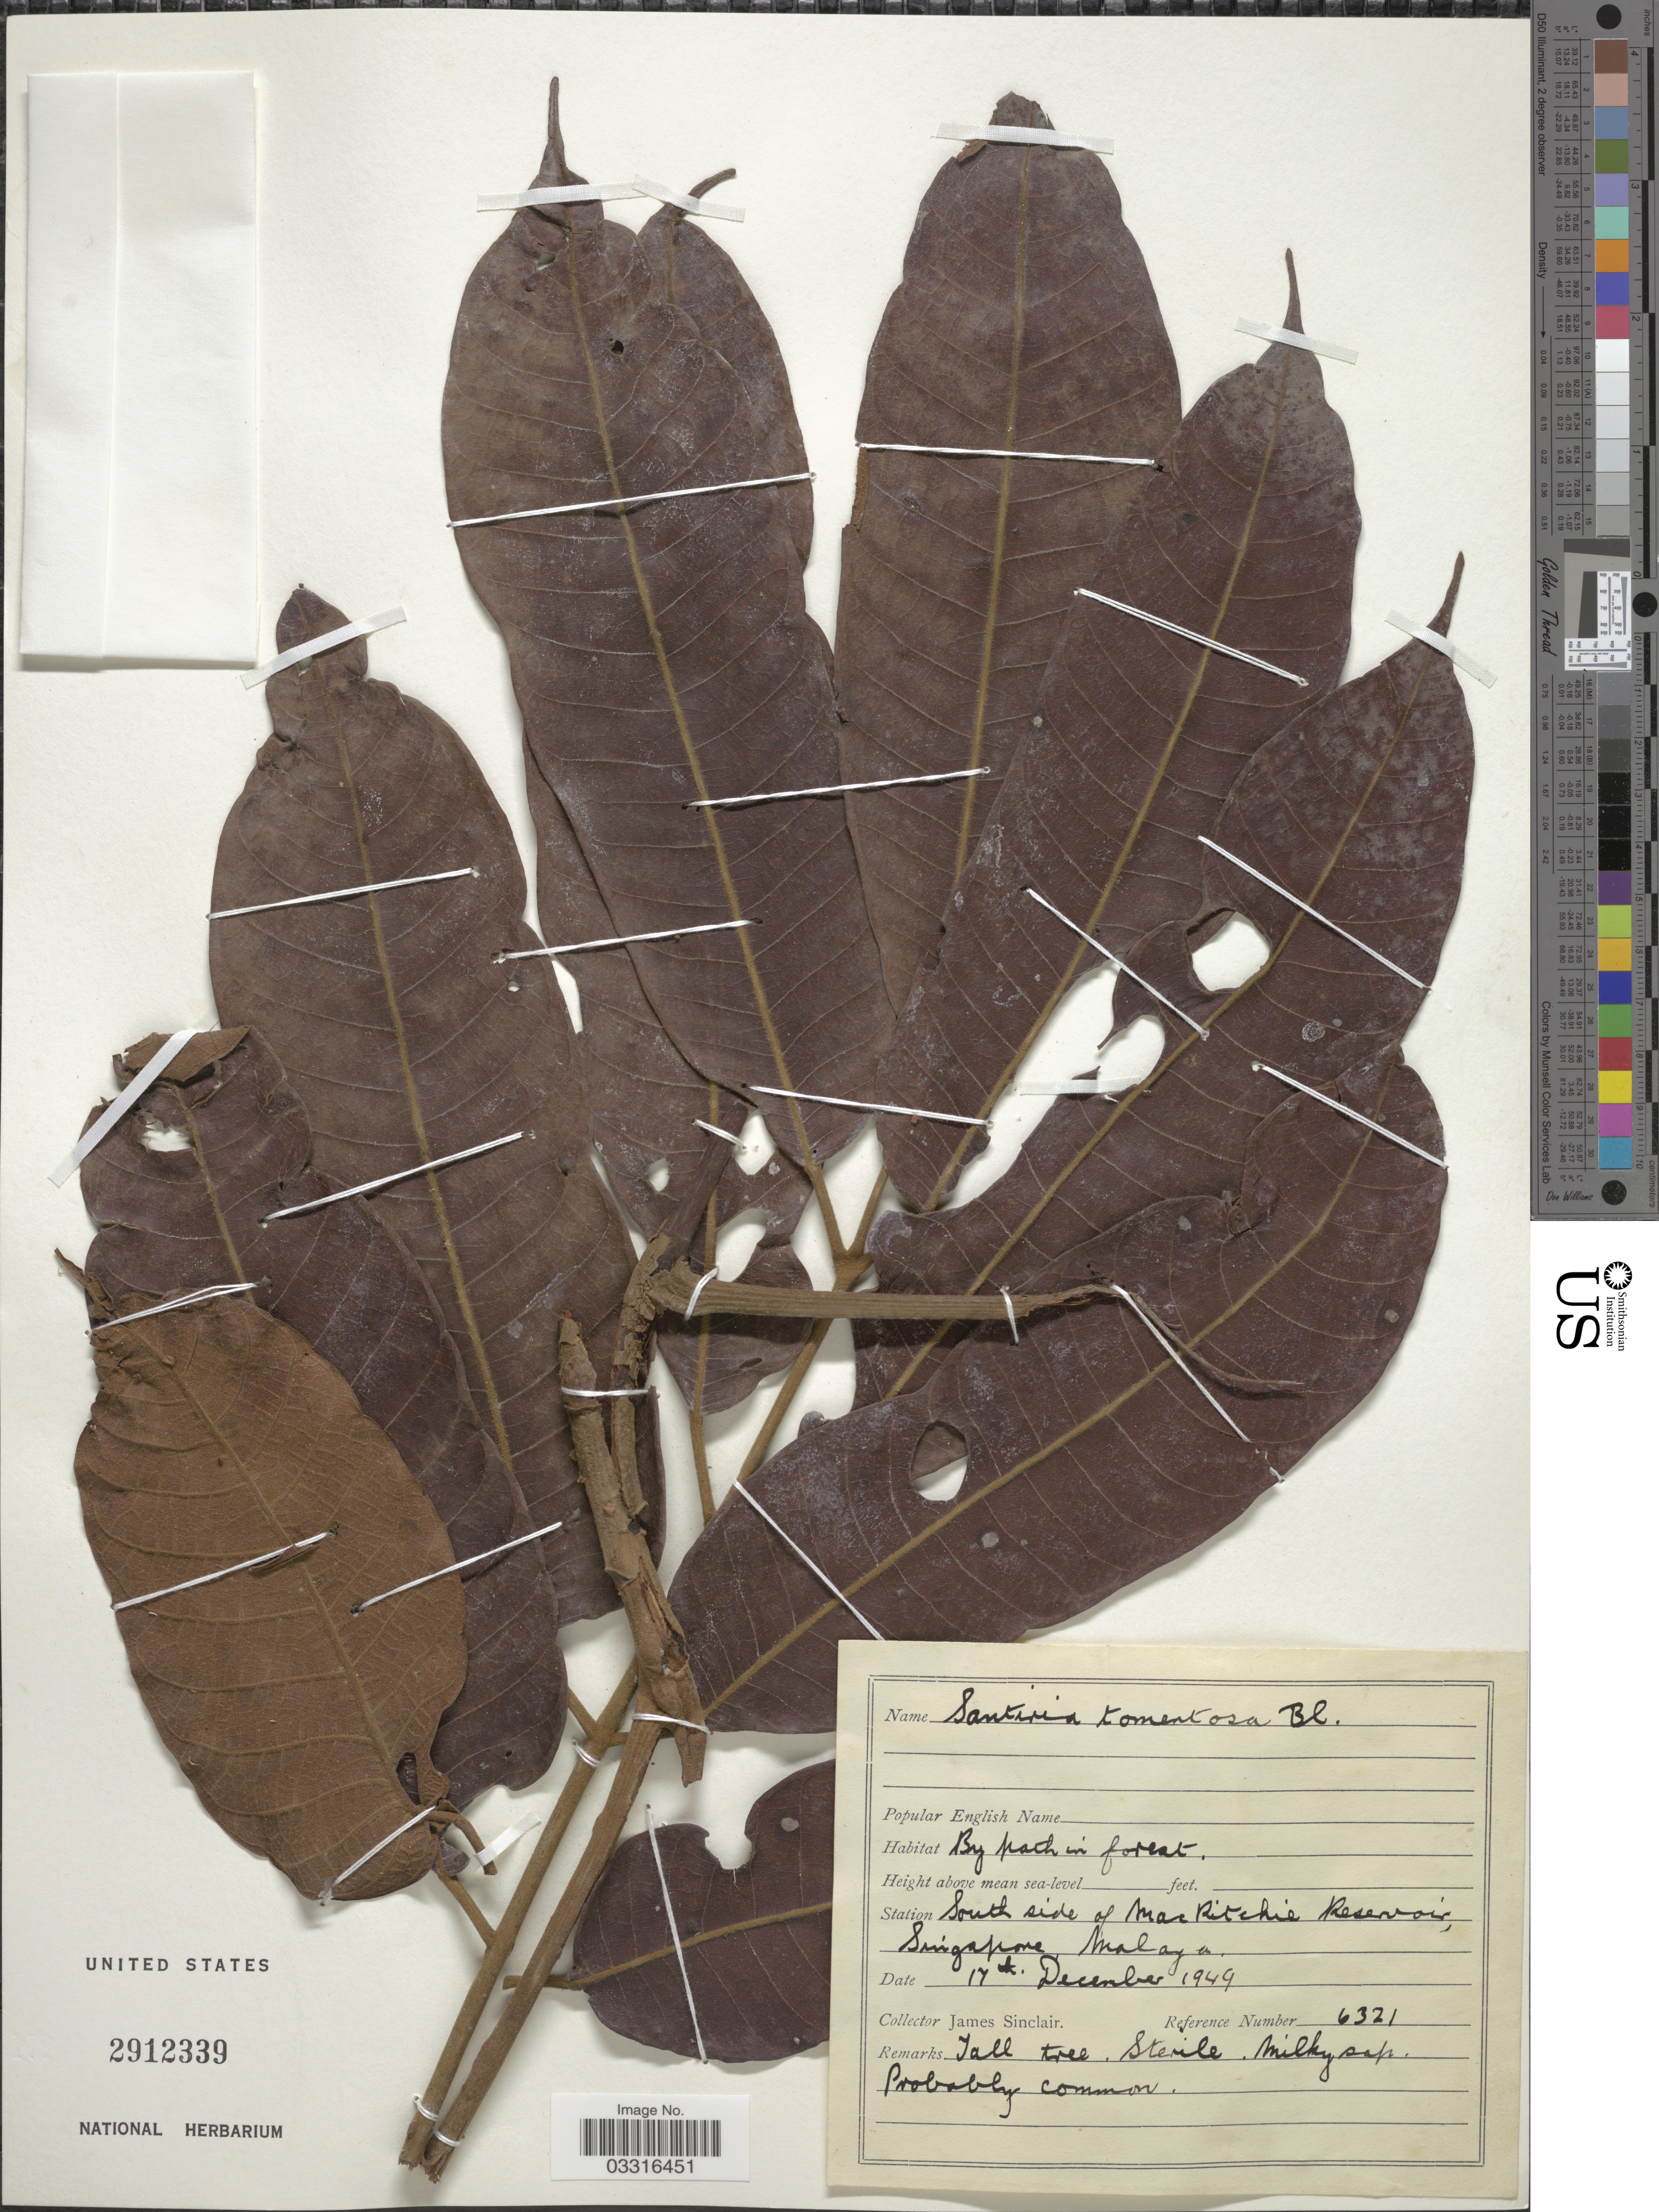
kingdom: Plantae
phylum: Tracheophyta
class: Magnoliopsida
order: Sapindales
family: Burseraceae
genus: Santiria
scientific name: Santiria tomentosa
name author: Blume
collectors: J. Sinclair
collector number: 6321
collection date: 1949-12-17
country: Singapore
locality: Station south side of Mac Ritchie Reservoir, Singapore, Malaya.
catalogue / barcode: US 2912339